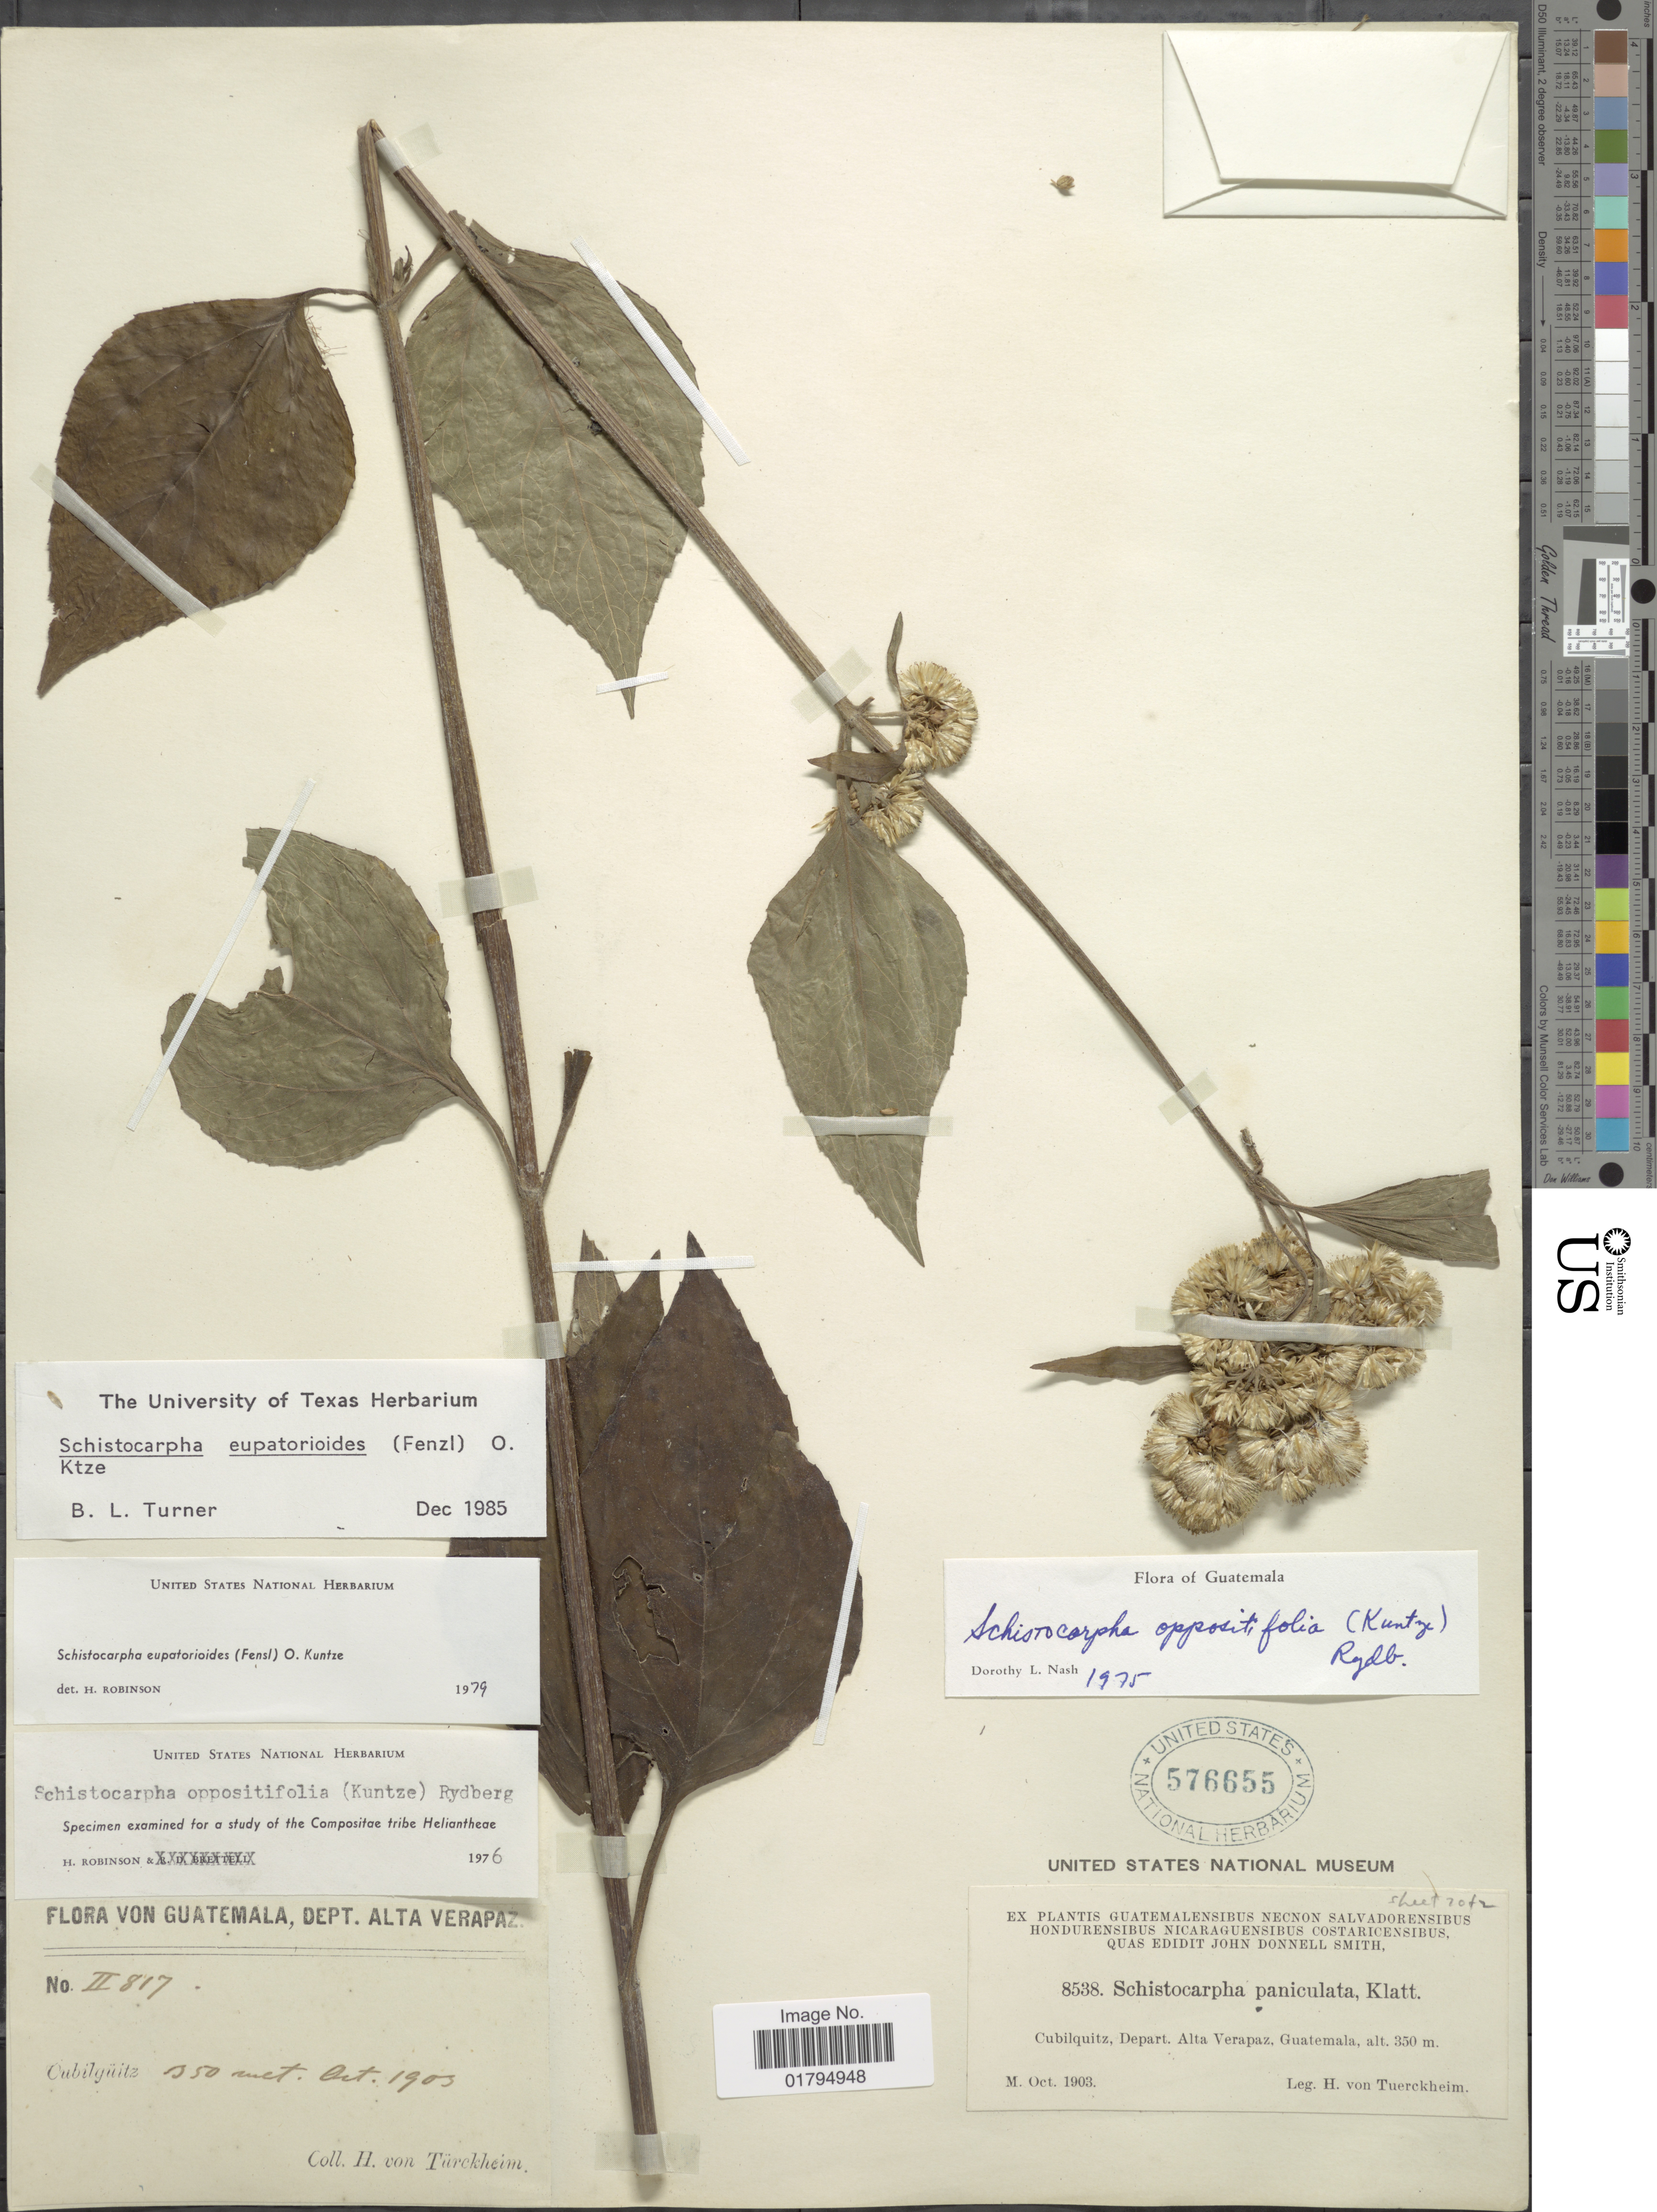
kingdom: Plantae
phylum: Tracheophyta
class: Magnoliopsida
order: Asterales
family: Asteraceae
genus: Schistocarpha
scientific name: Schistocarpha eupatorioides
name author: (Fenzl) Kuntze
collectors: H. von Tuerckheim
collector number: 8538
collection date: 1903-10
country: Guatemala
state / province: Alta Verapaz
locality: Cubilquitz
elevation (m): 350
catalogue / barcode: US 576655